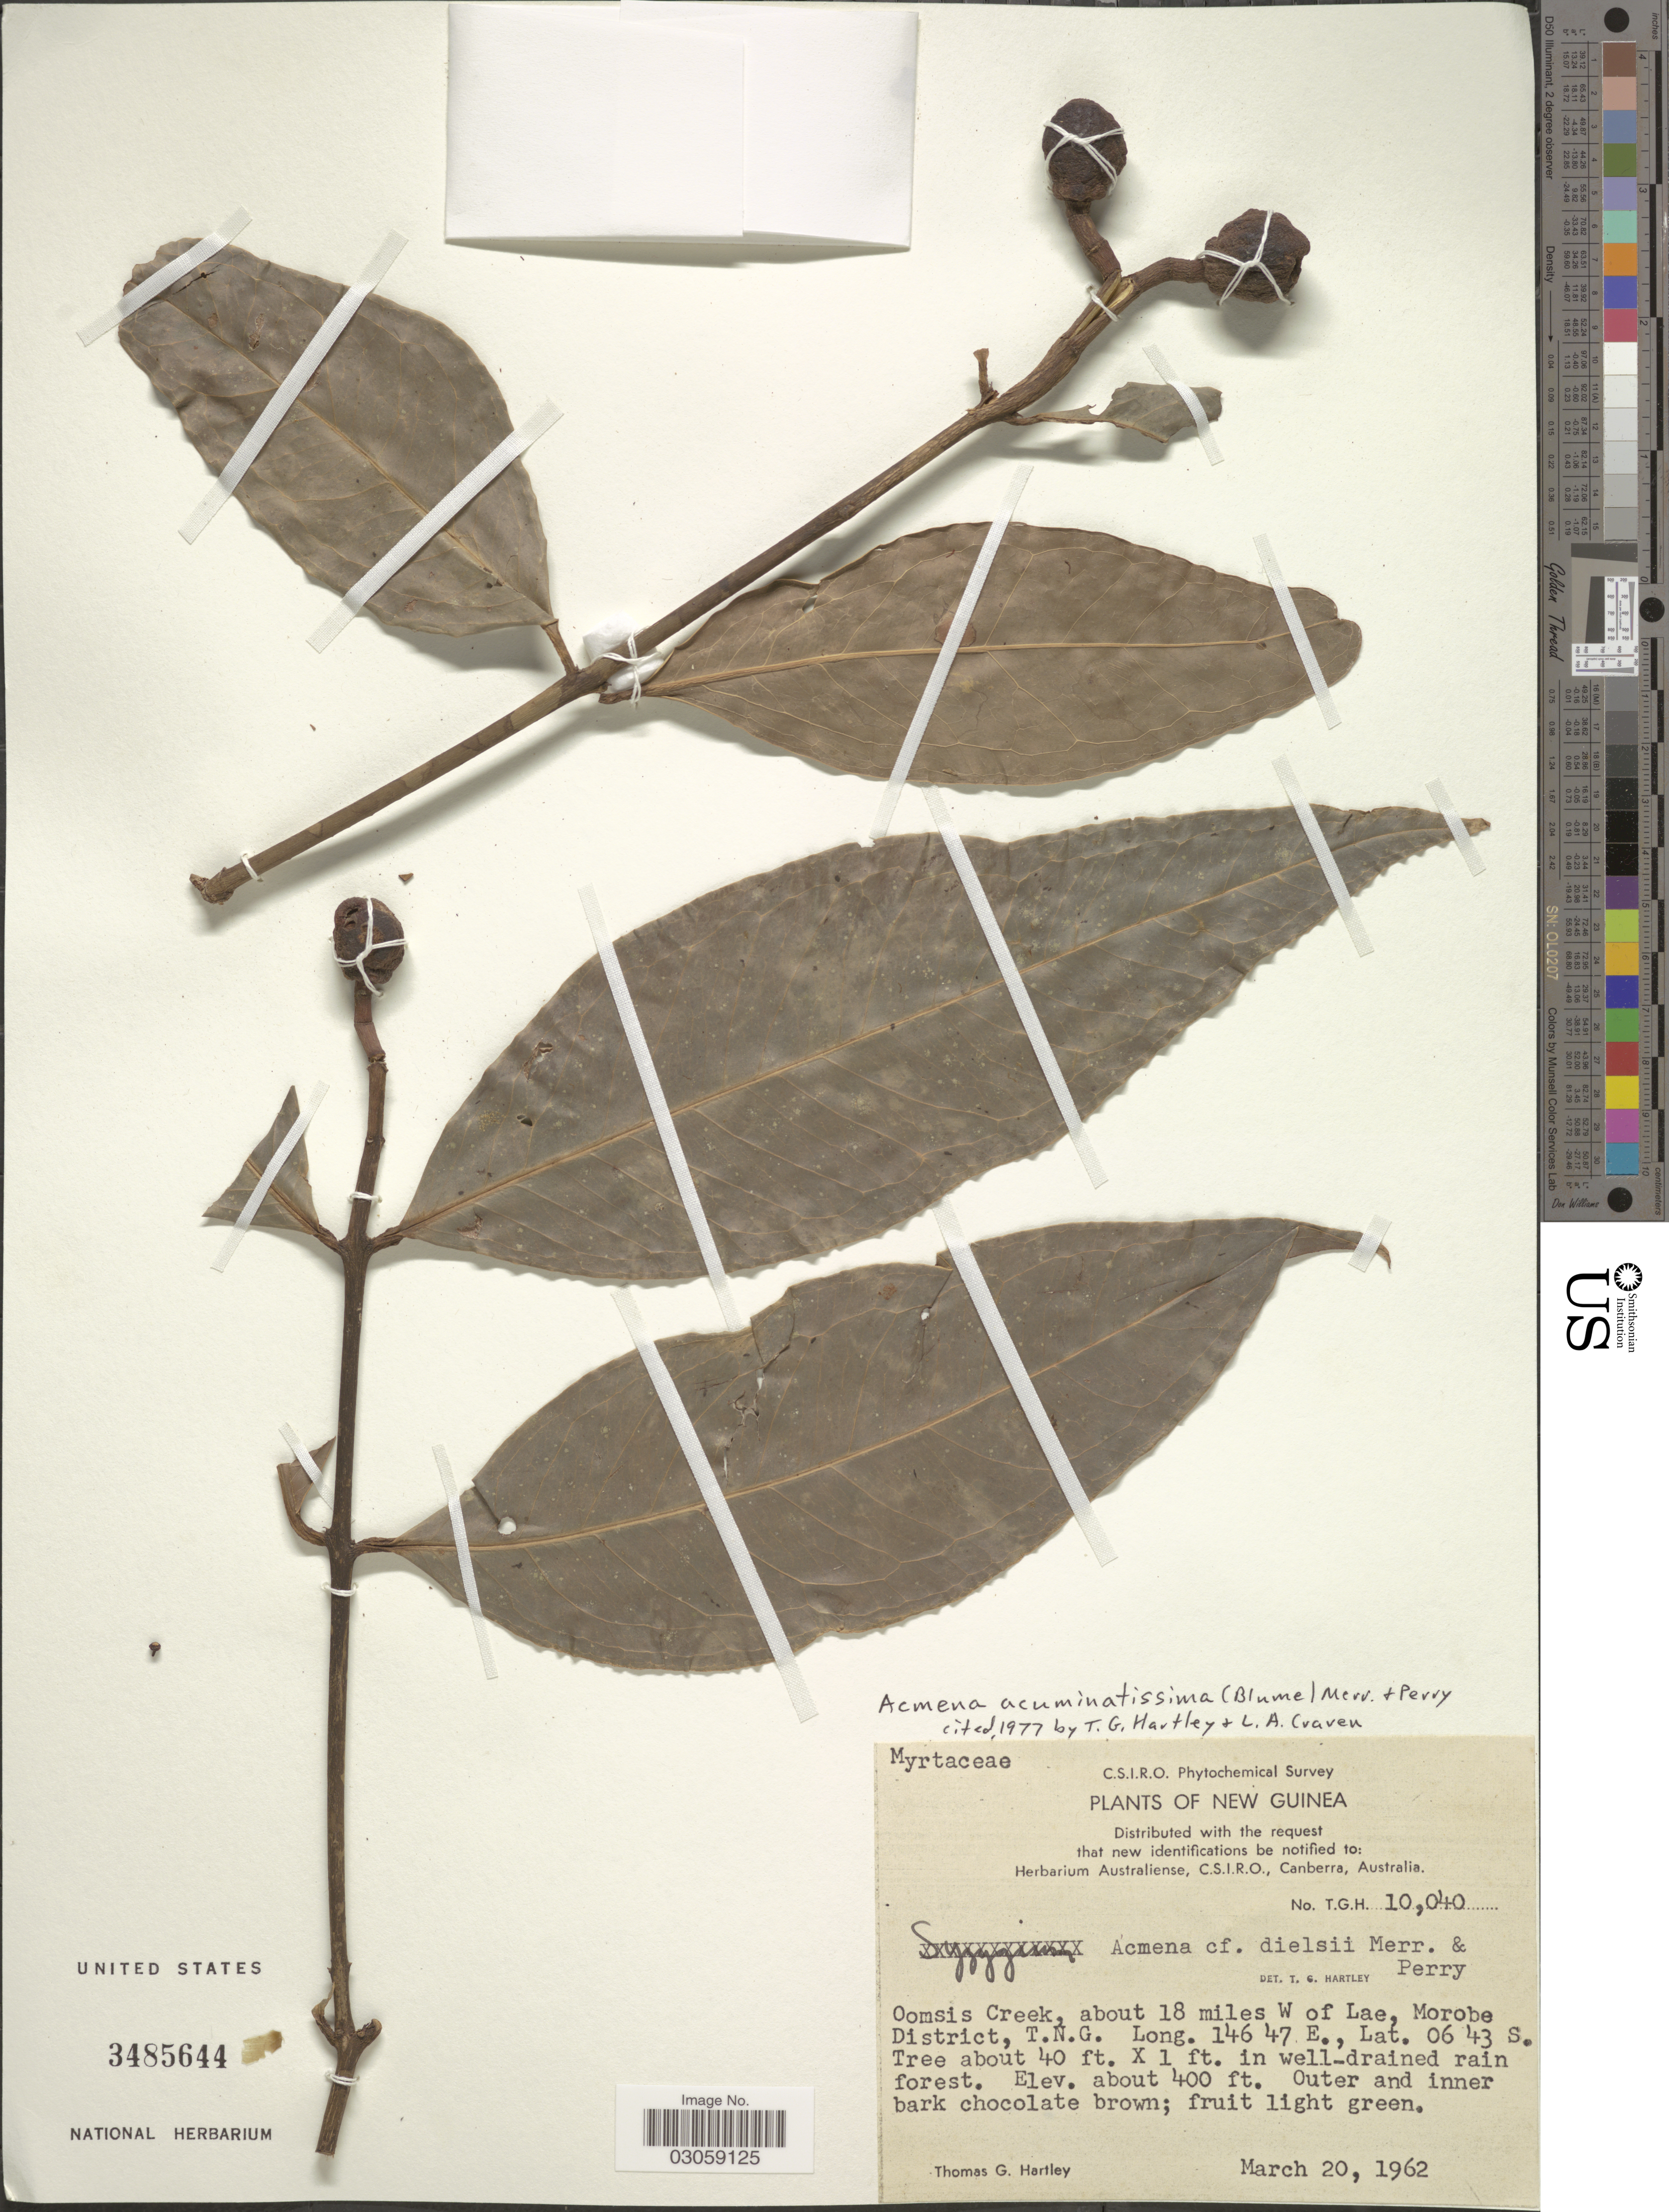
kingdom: Plantae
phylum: Tracheophyta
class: Magnoliopsida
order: Myrtales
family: Myrtaceae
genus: Syzygium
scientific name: Syzygium acuminatissimum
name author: (Blume) DC.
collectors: T. G. Hartley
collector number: TGH10040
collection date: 1962-03-20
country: Papua New Guinea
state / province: Morobe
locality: New Guinea, Oomsis Creek, about 18 miles W of Lae, Morobe District, T.N.G.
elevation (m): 122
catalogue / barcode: US 3485644